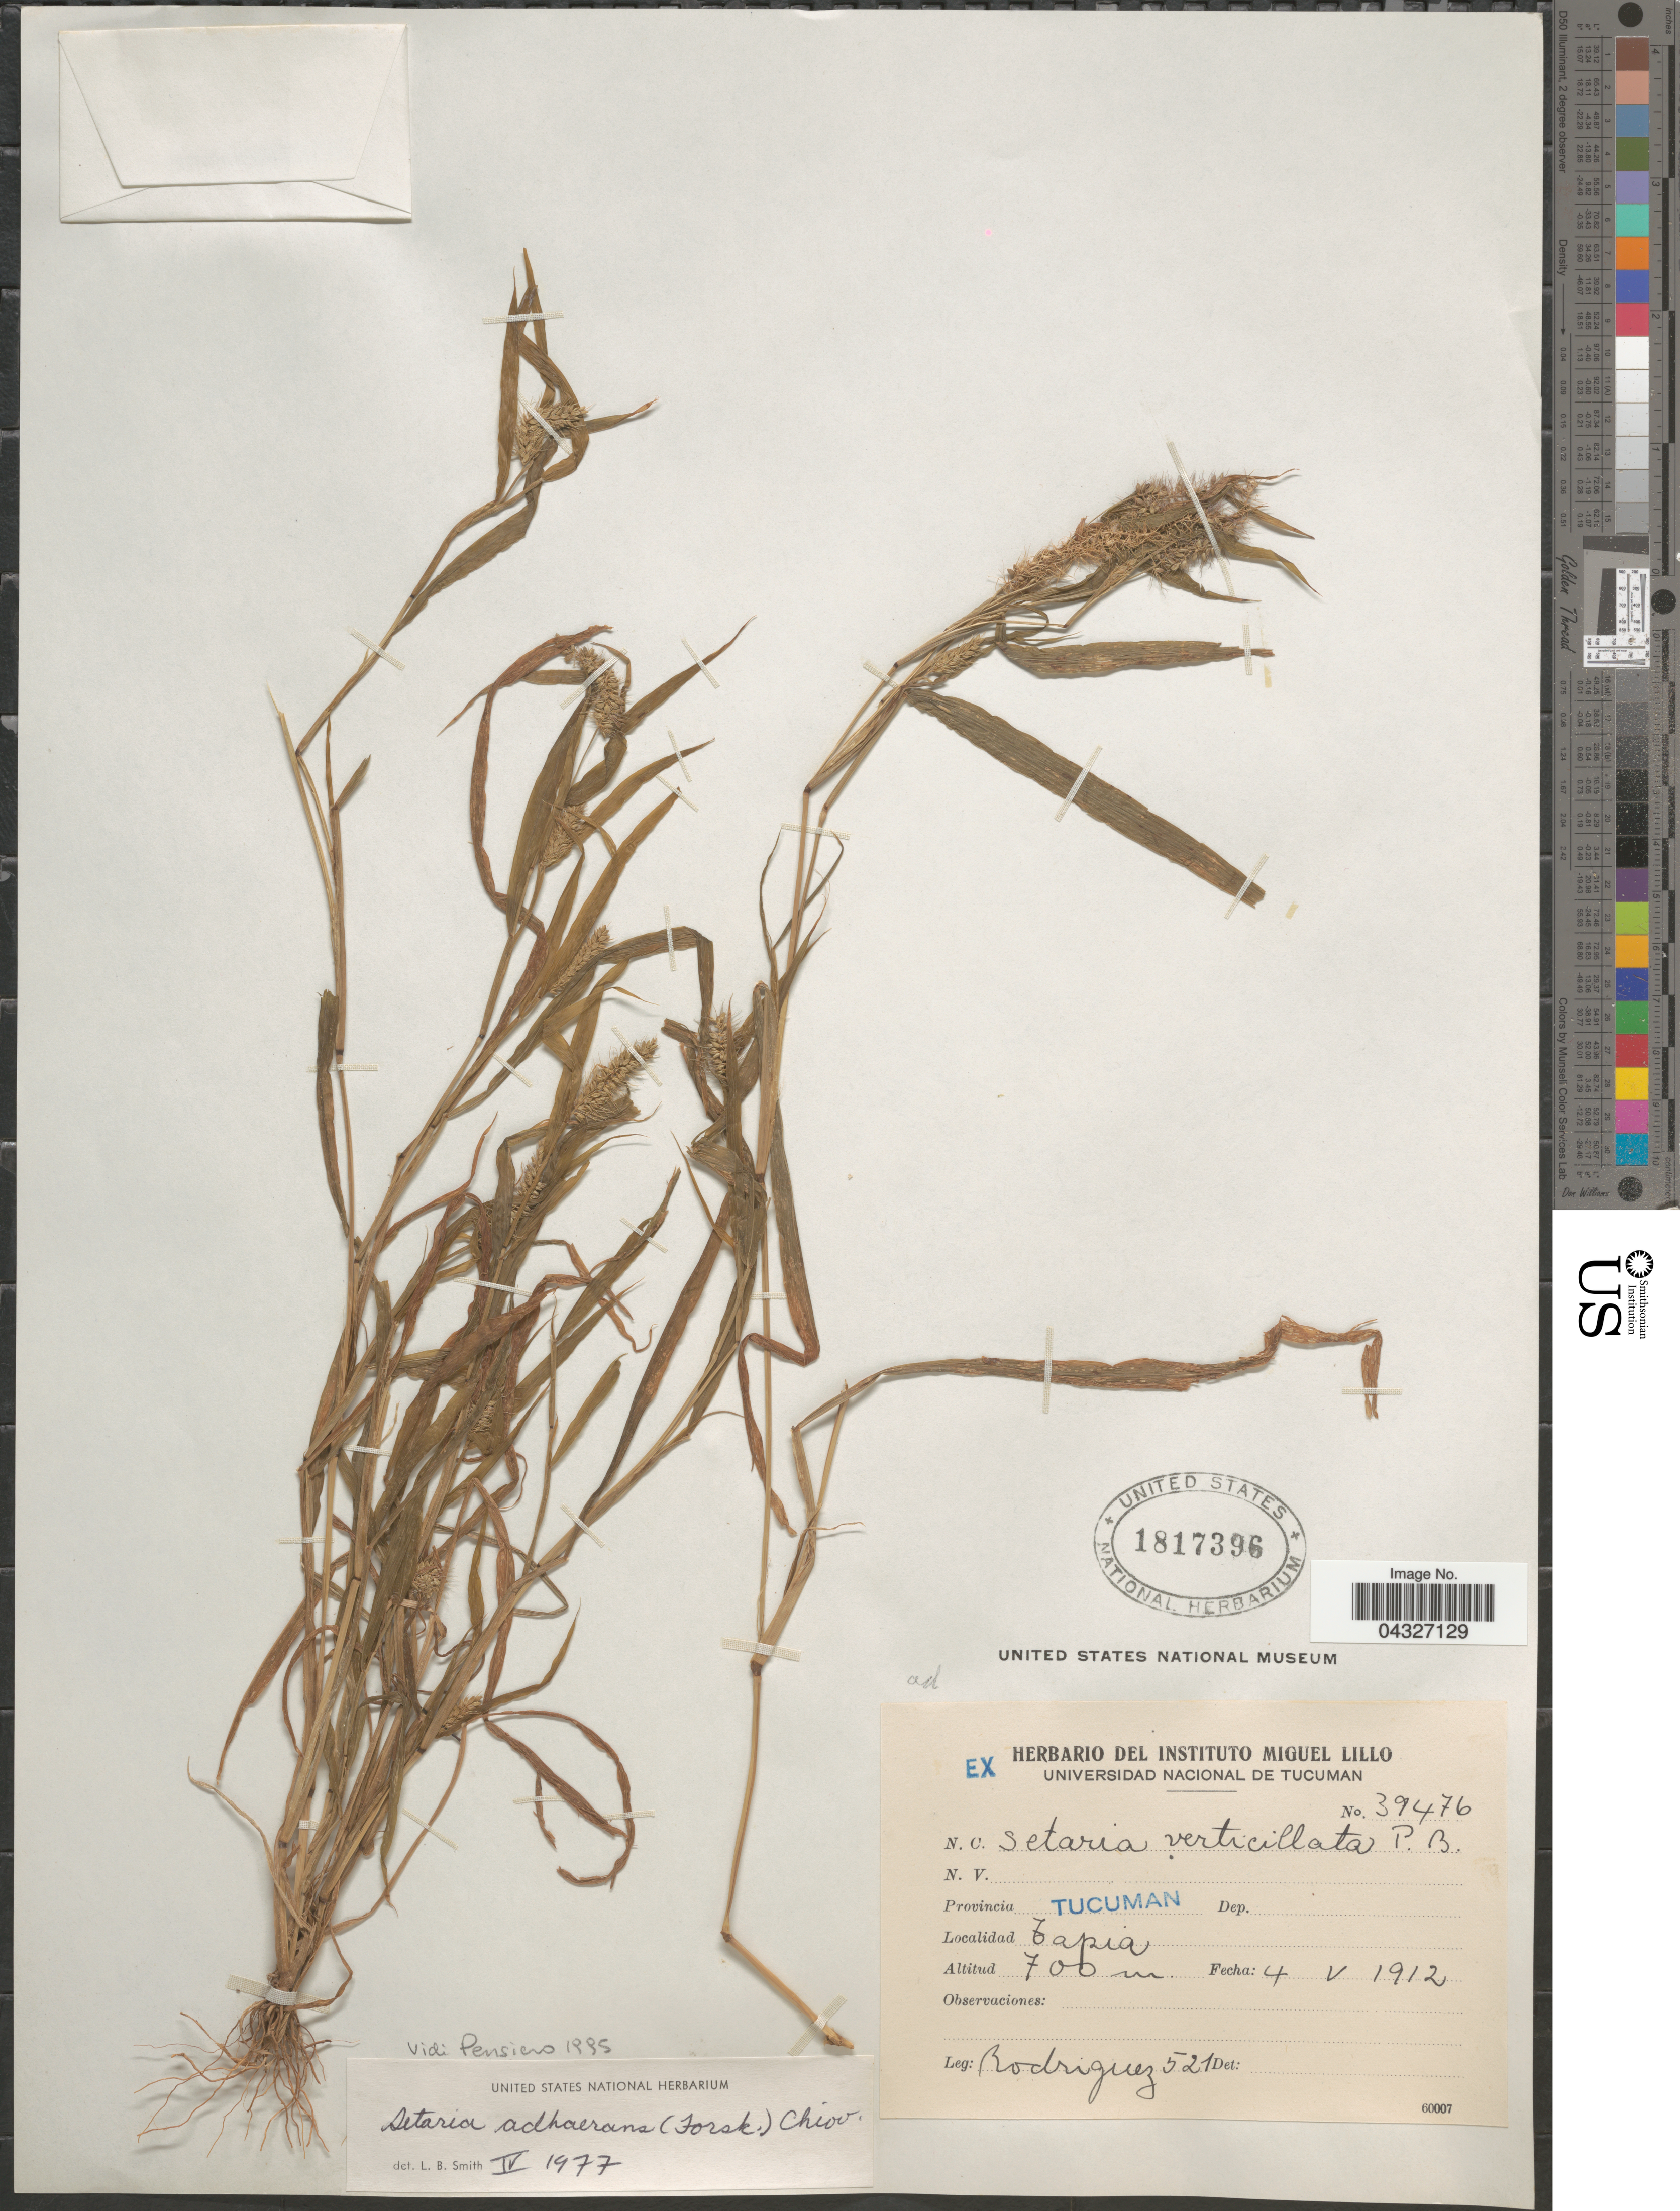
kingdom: Plantae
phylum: Tracheophyta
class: Liliopsida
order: Poales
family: Poaceae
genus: Setaria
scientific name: Setaria adhaerens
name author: (Forssk.) Chiov.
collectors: Rodriguez, --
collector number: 521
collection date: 1912-05-04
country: Argentina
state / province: Tucuman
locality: Tapia.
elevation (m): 700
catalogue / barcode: US 1817396